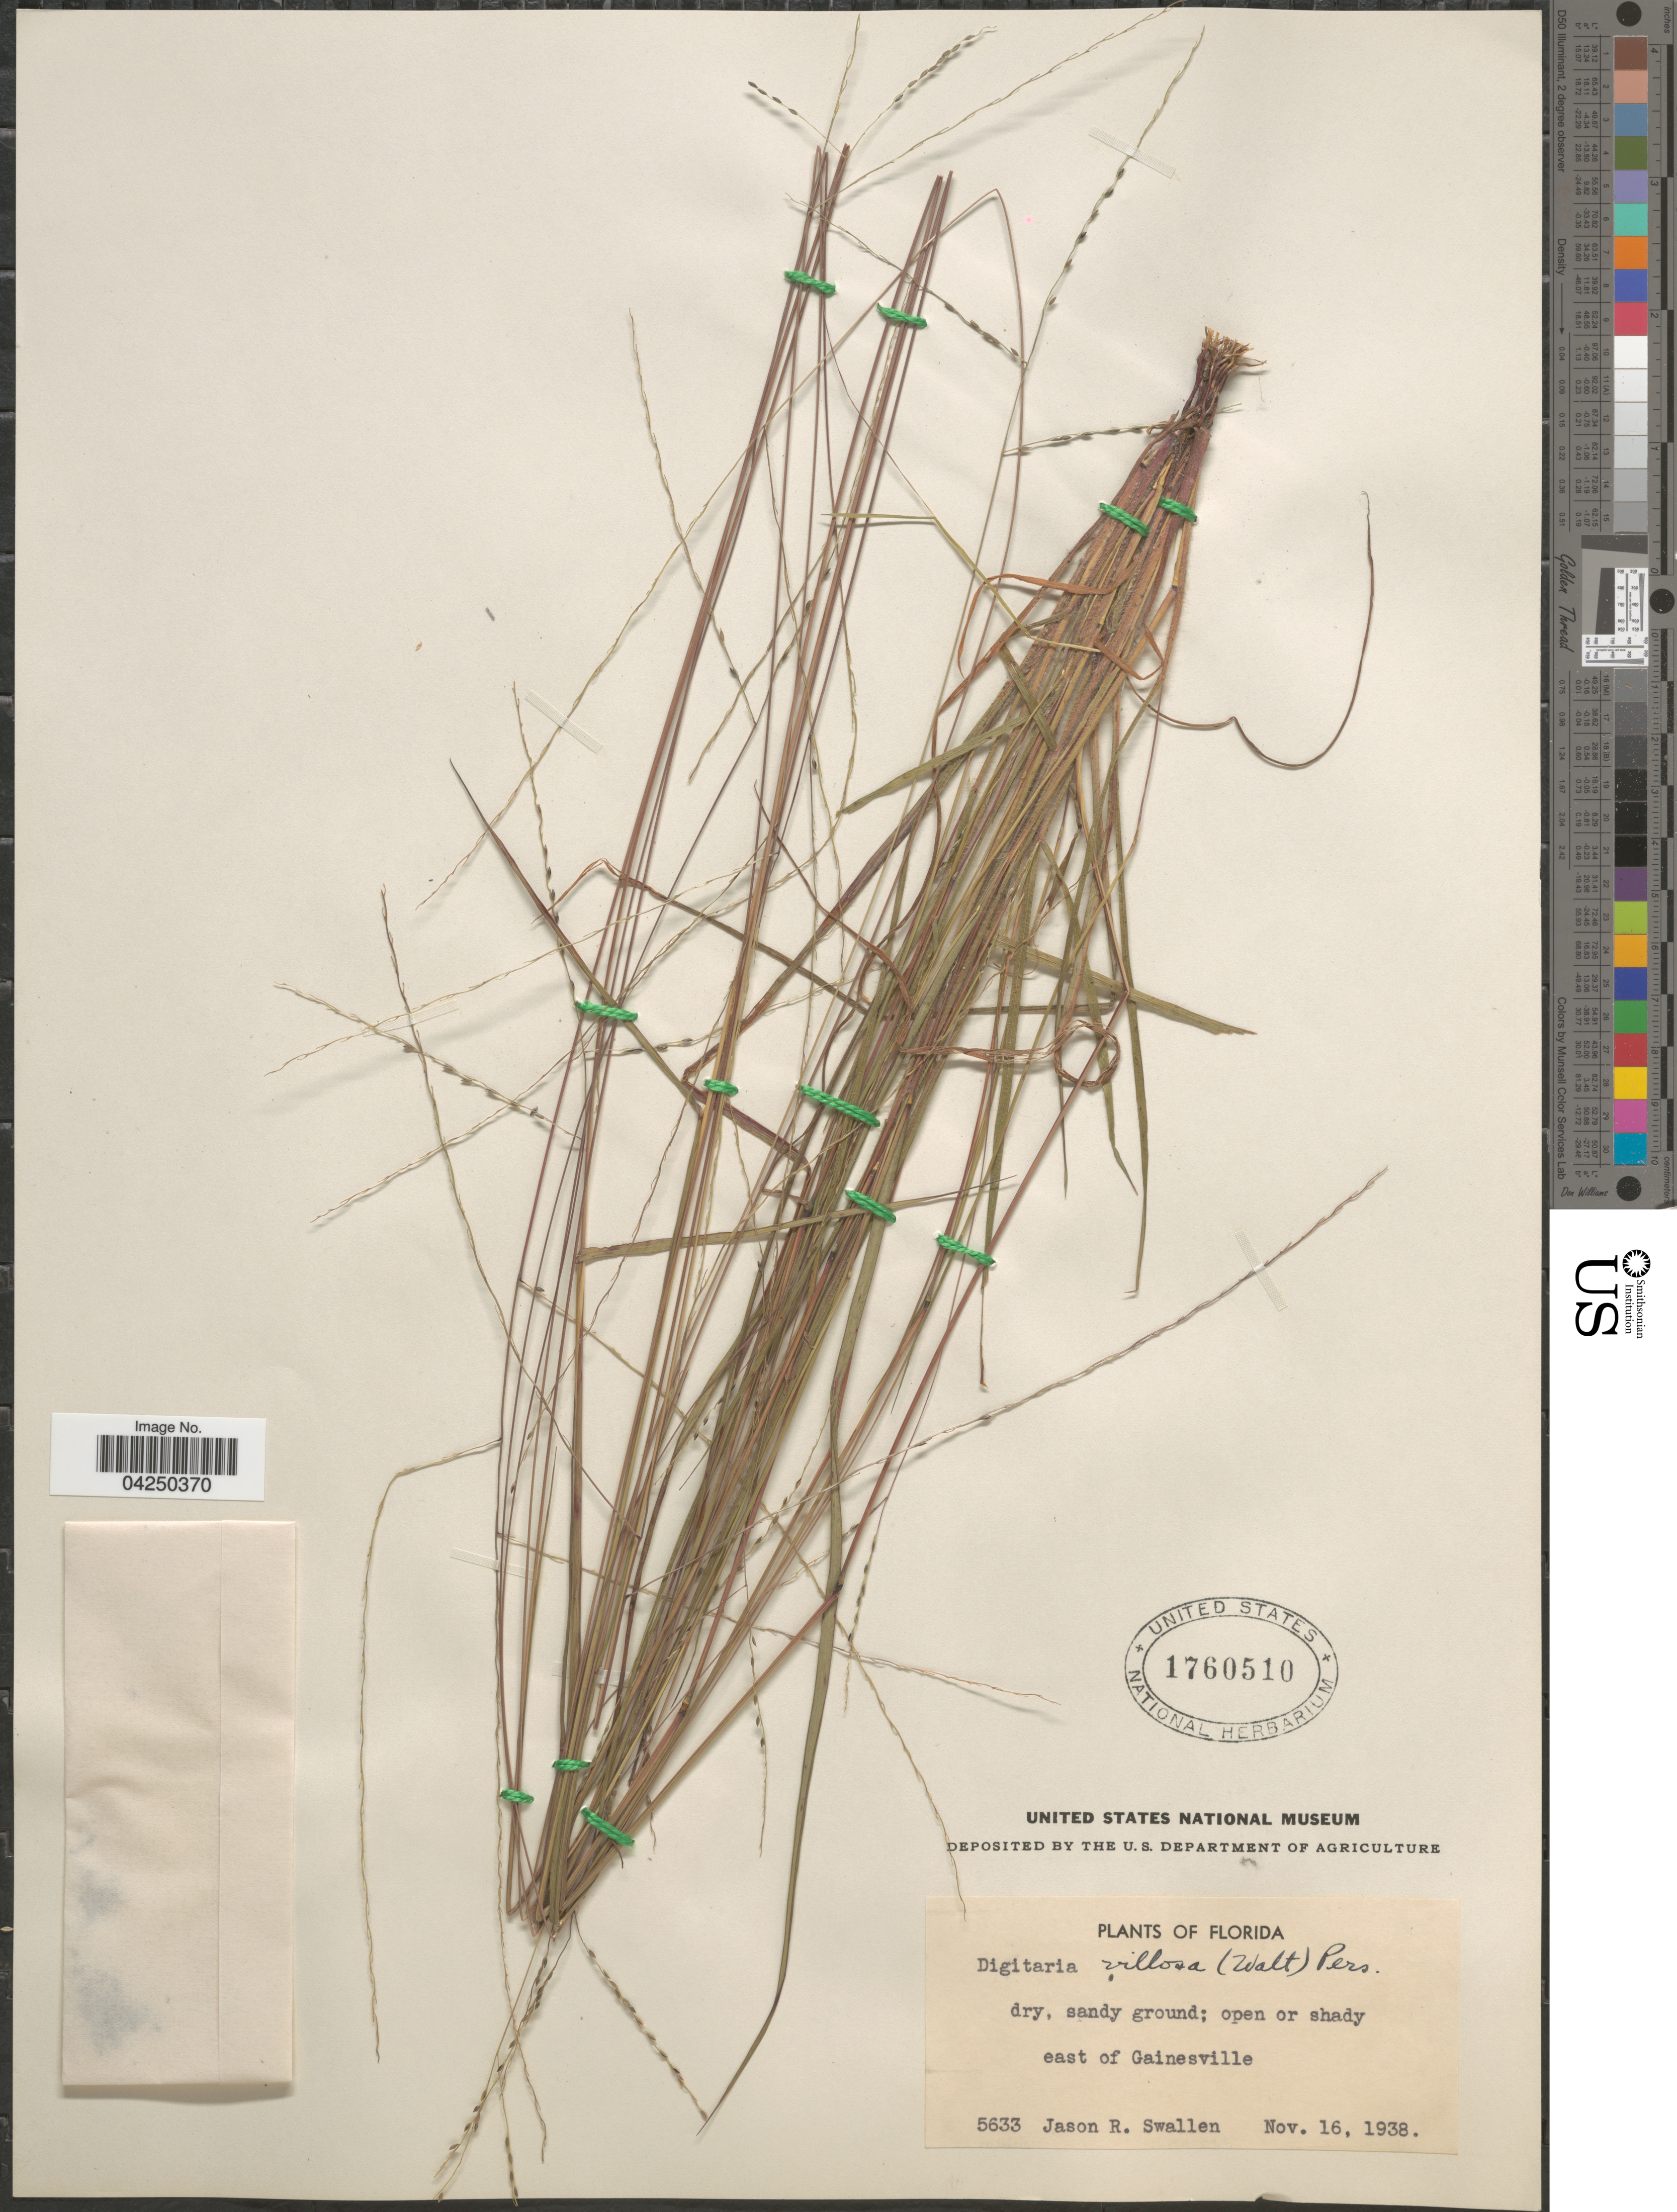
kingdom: Plantae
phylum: Tracheophyta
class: Liliopsida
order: Poales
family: Poaceae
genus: Digitaria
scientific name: Digitaria villosa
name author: (Walter) Pers.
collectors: J. R. Swallen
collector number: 5633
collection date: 1938-11-16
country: United States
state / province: Florida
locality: Dry, sandy ground; open or shady east of Gainesville.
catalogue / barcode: US 1760510